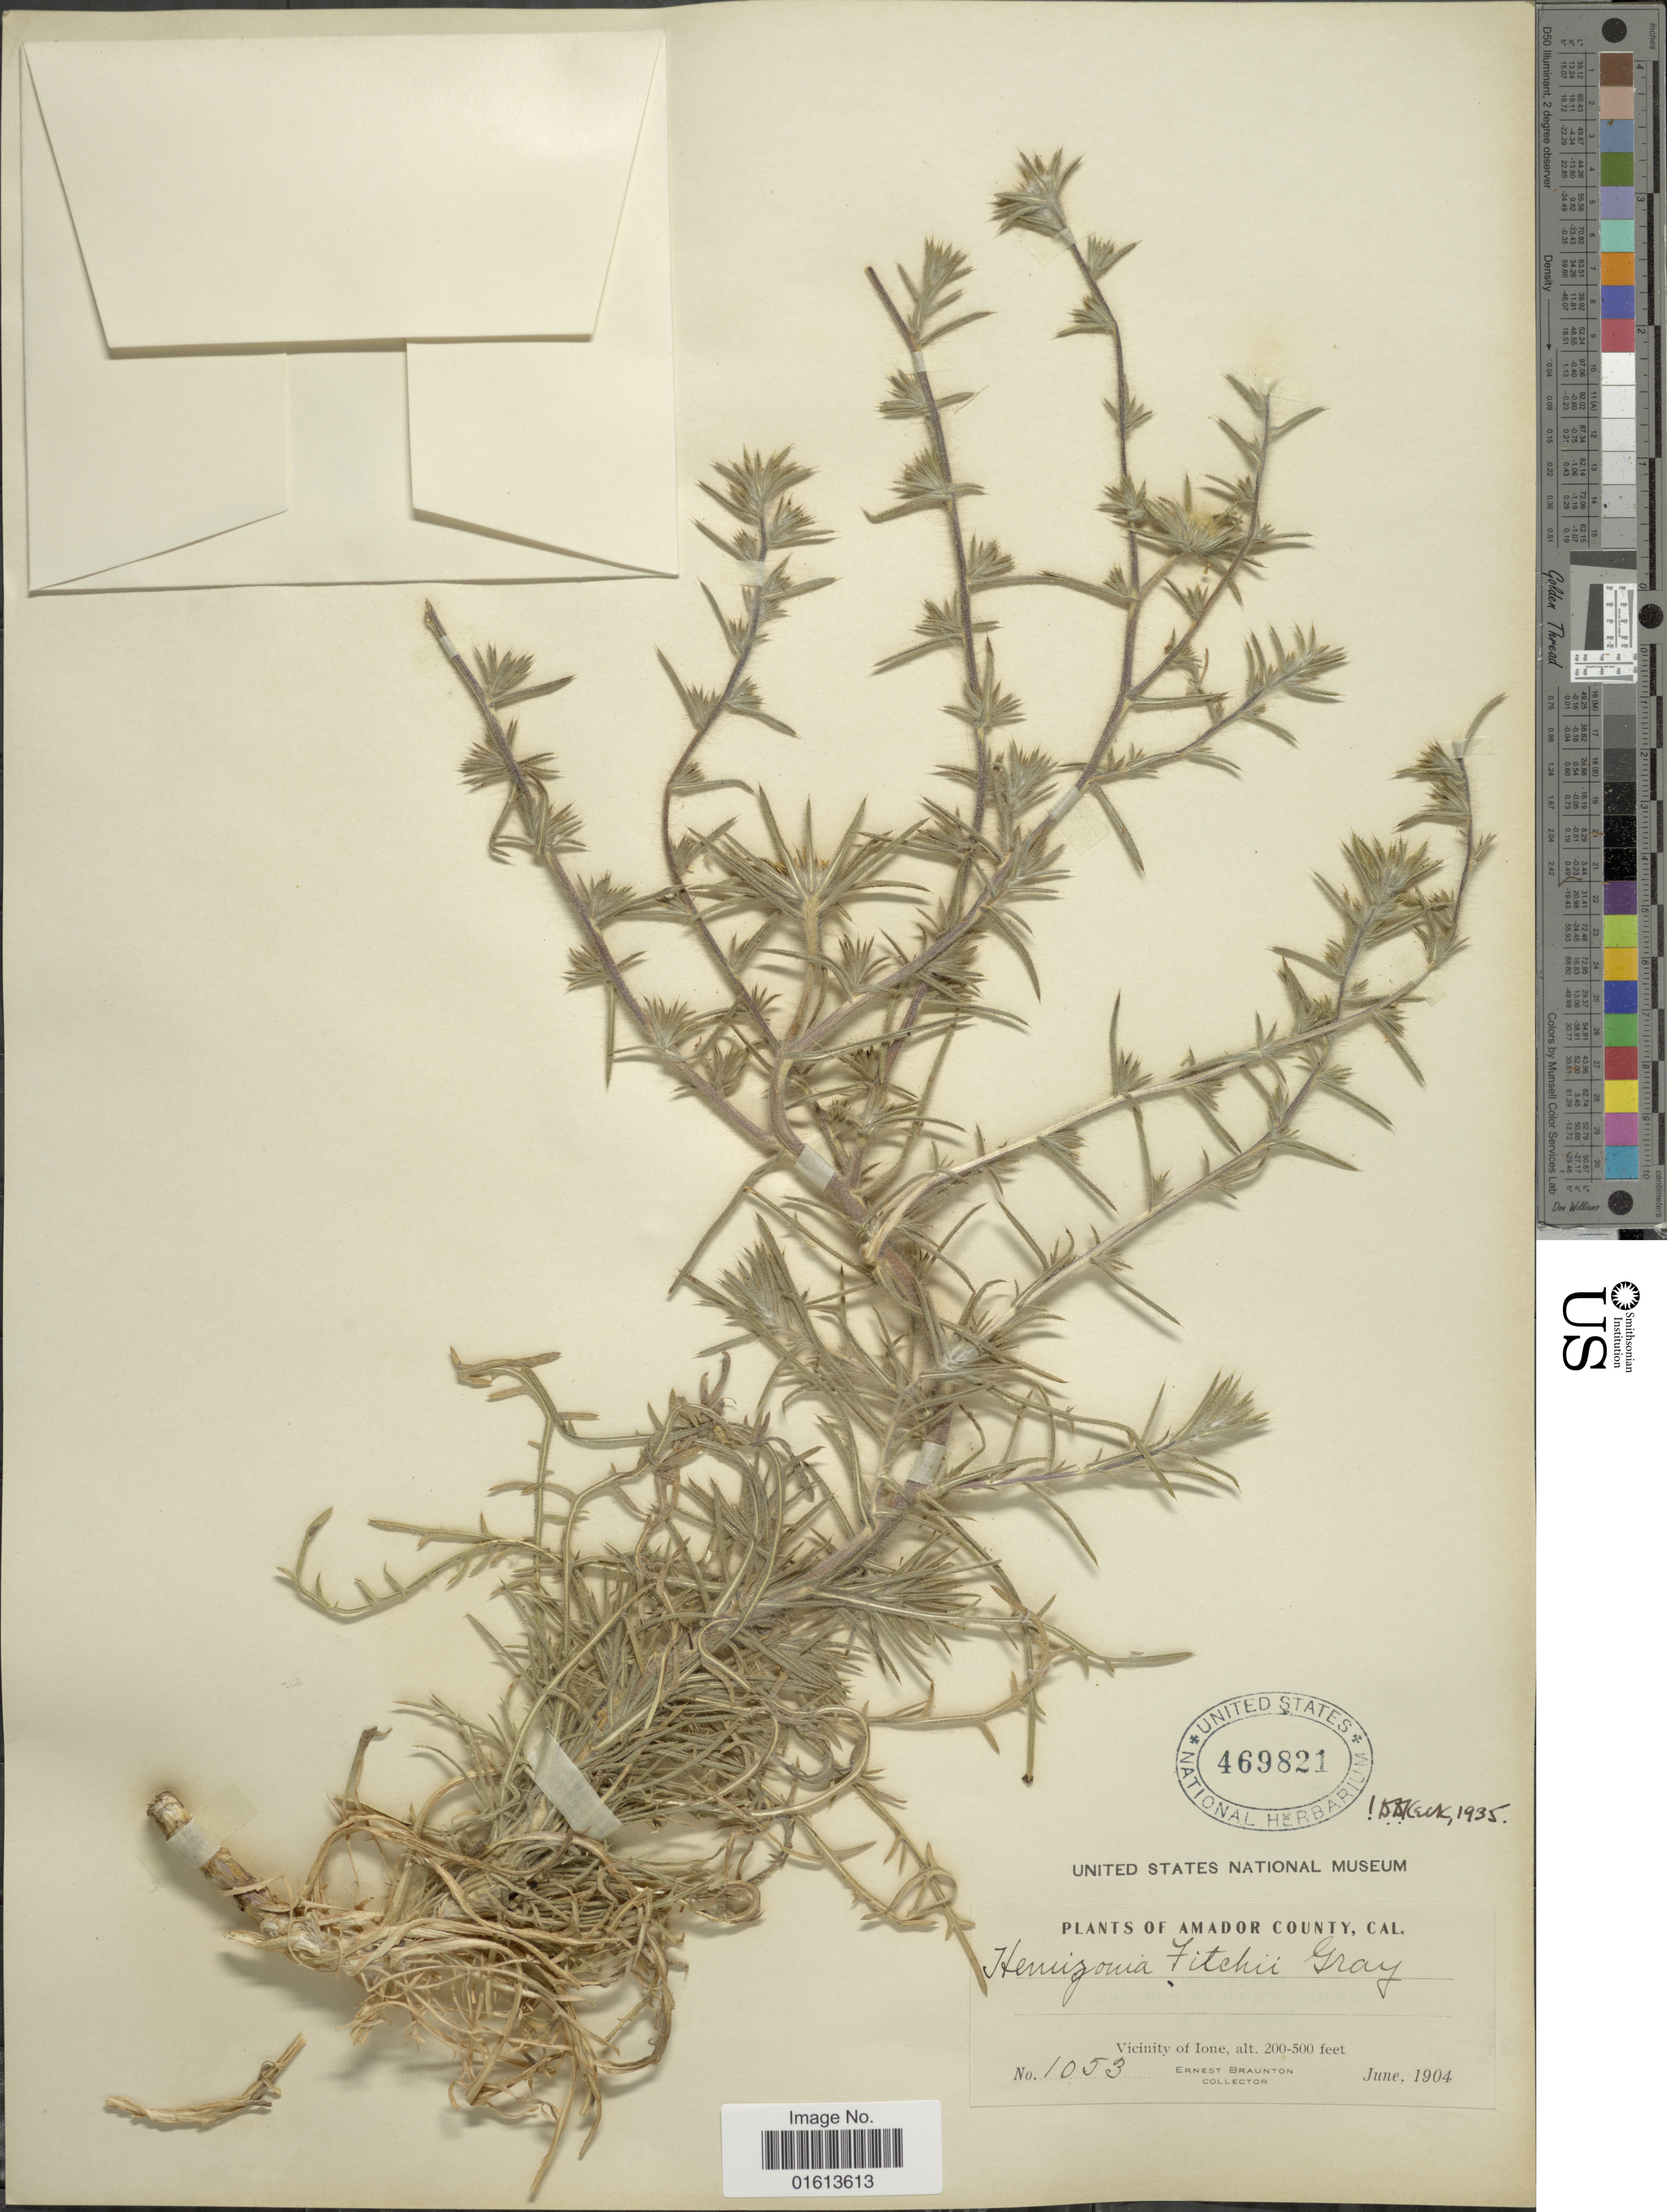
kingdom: Plantae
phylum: Tracheophyta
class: Magnoliopsida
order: Asterales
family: Asteraceae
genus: Centromadia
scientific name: Centromadia fitchii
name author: (A. Gray) Greene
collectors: E. Braunton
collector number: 1053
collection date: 1904-06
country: United States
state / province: California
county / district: Amador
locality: Amador County, Cal. Vicinity of Ione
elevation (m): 61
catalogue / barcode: US 469821